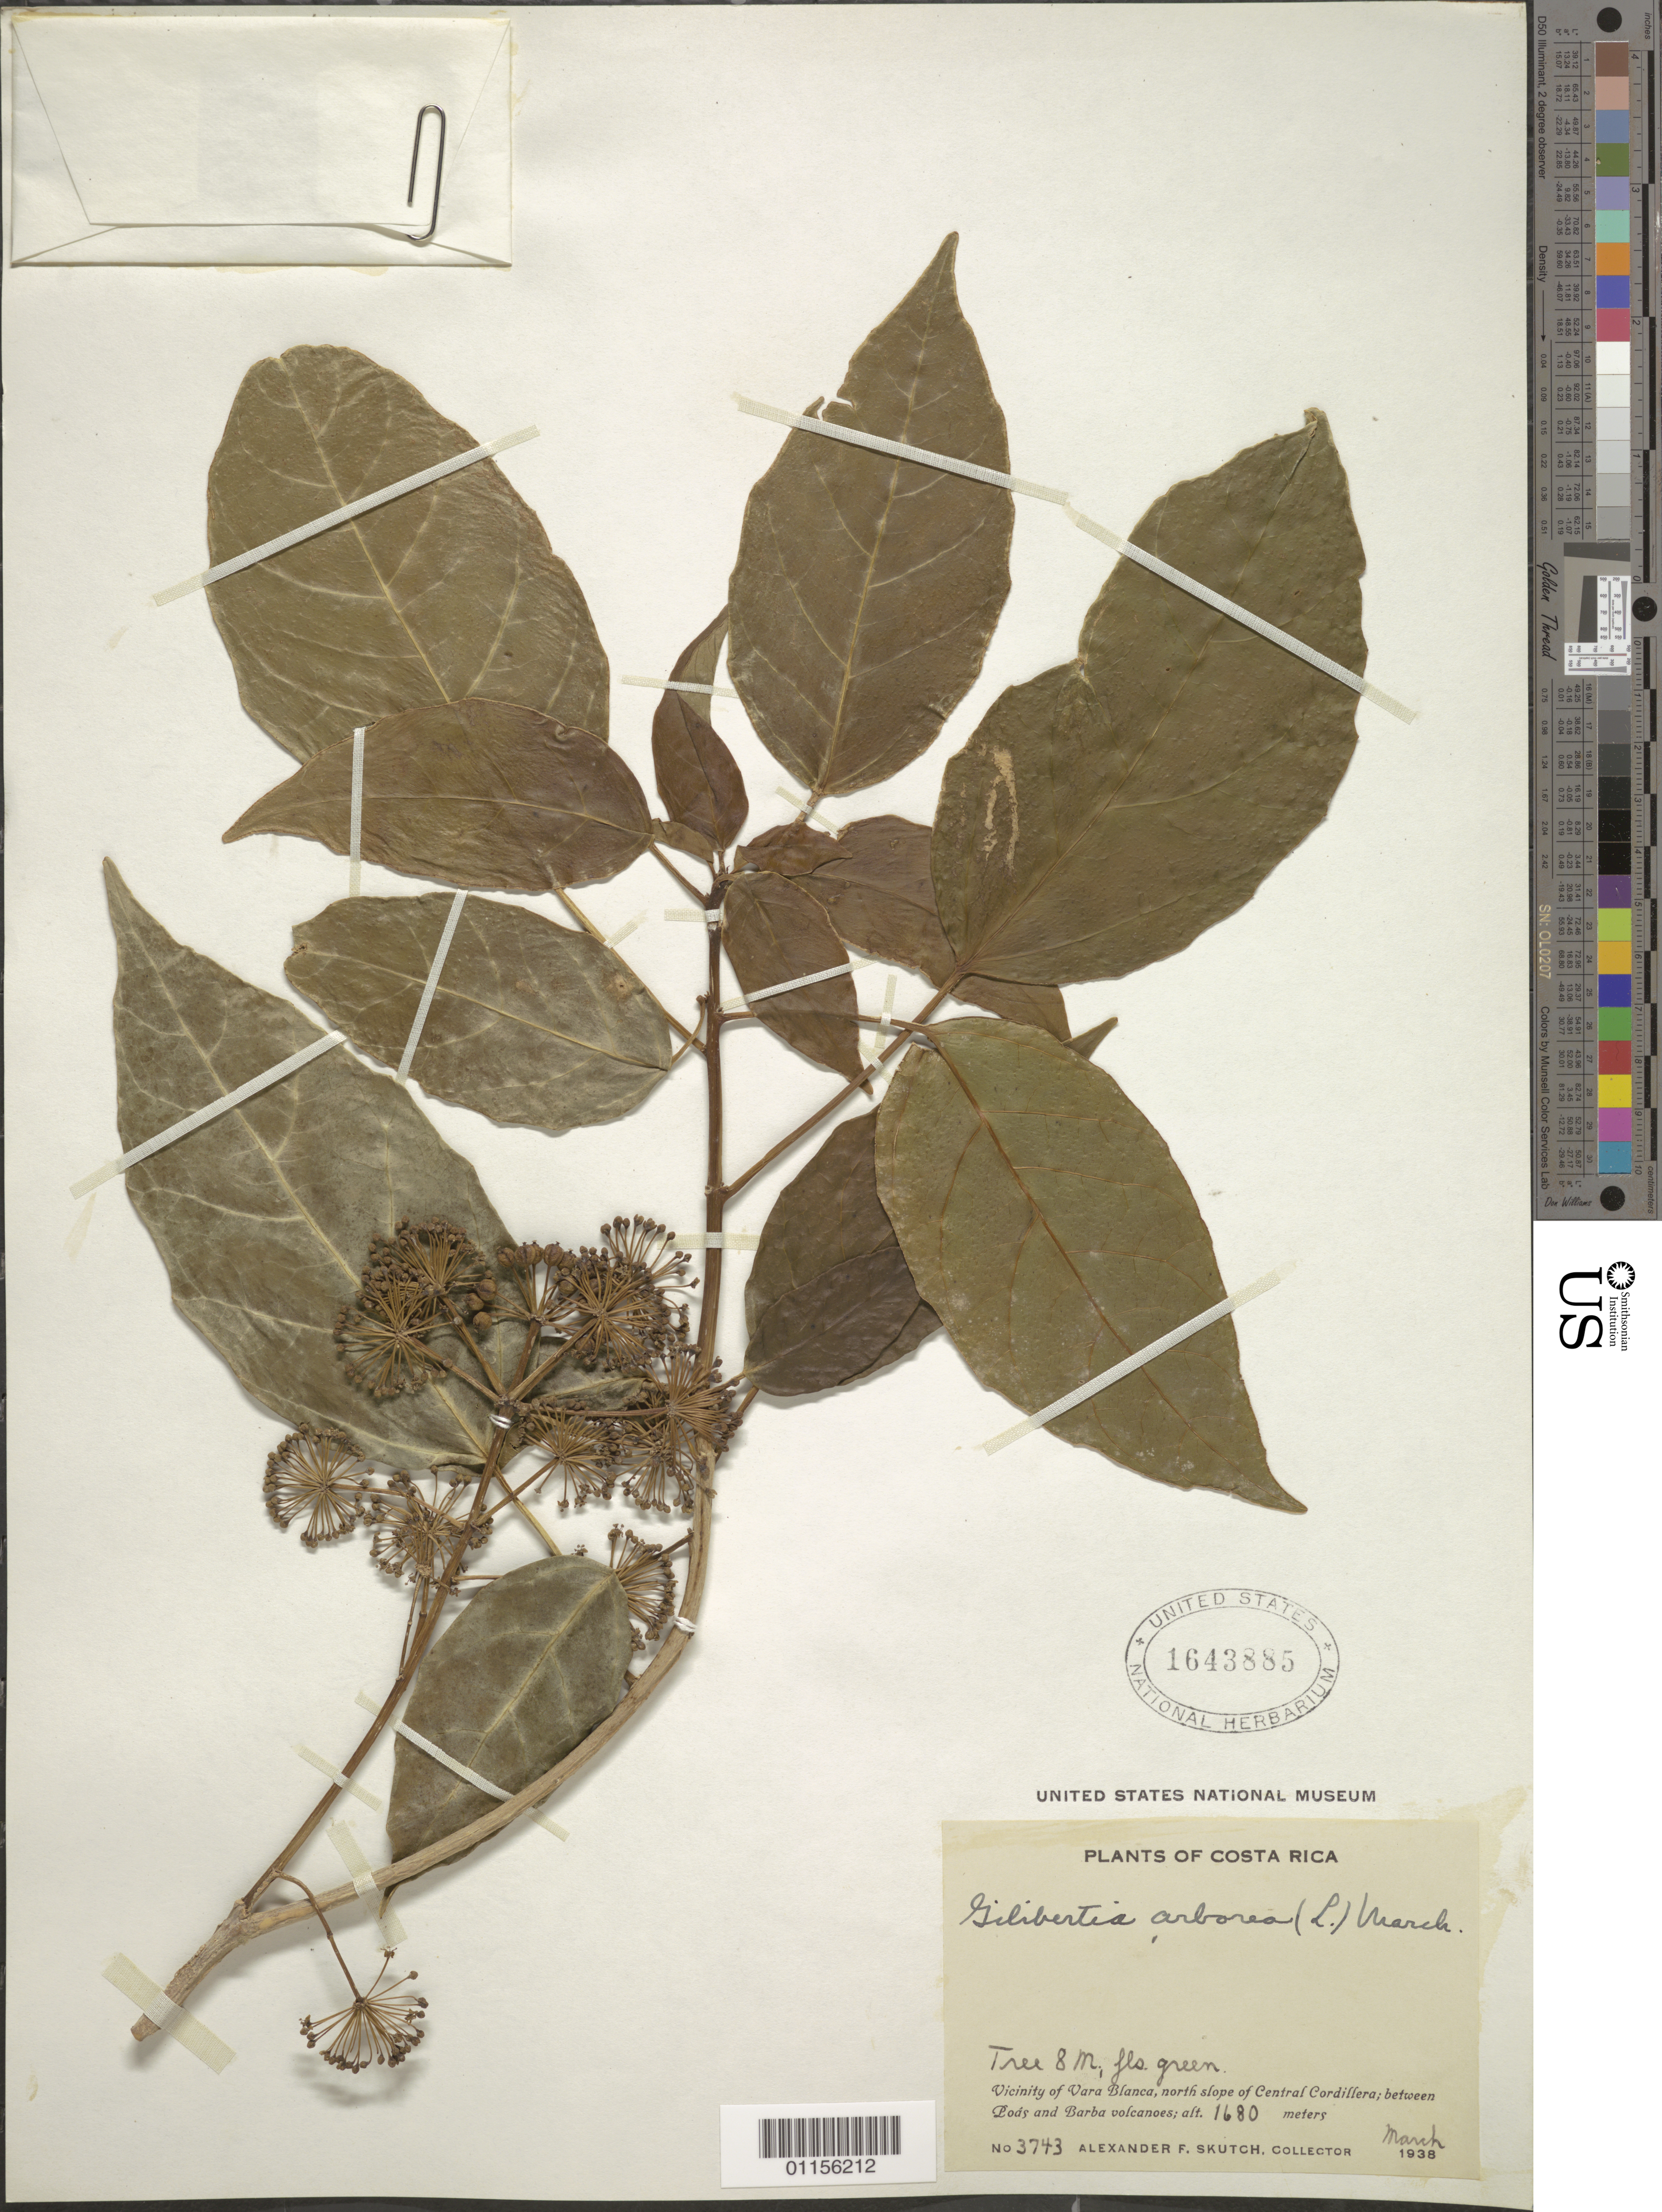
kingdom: Plantae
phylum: Tracheophyta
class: Magnoliopsida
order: Apiales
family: Araliaceae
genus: Dendropanax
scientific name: Dendropanax arboreus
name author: (L.) Decne. & Planch.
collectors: A. F. Skutch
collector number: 3743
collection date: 1938-03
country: Costa Rica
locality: Vicinity of Vara Blanca, N slope of Central Cordillera, between Poas and Barba volcanoes.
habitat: Tree.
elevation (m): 1680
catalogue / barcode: US 1643885